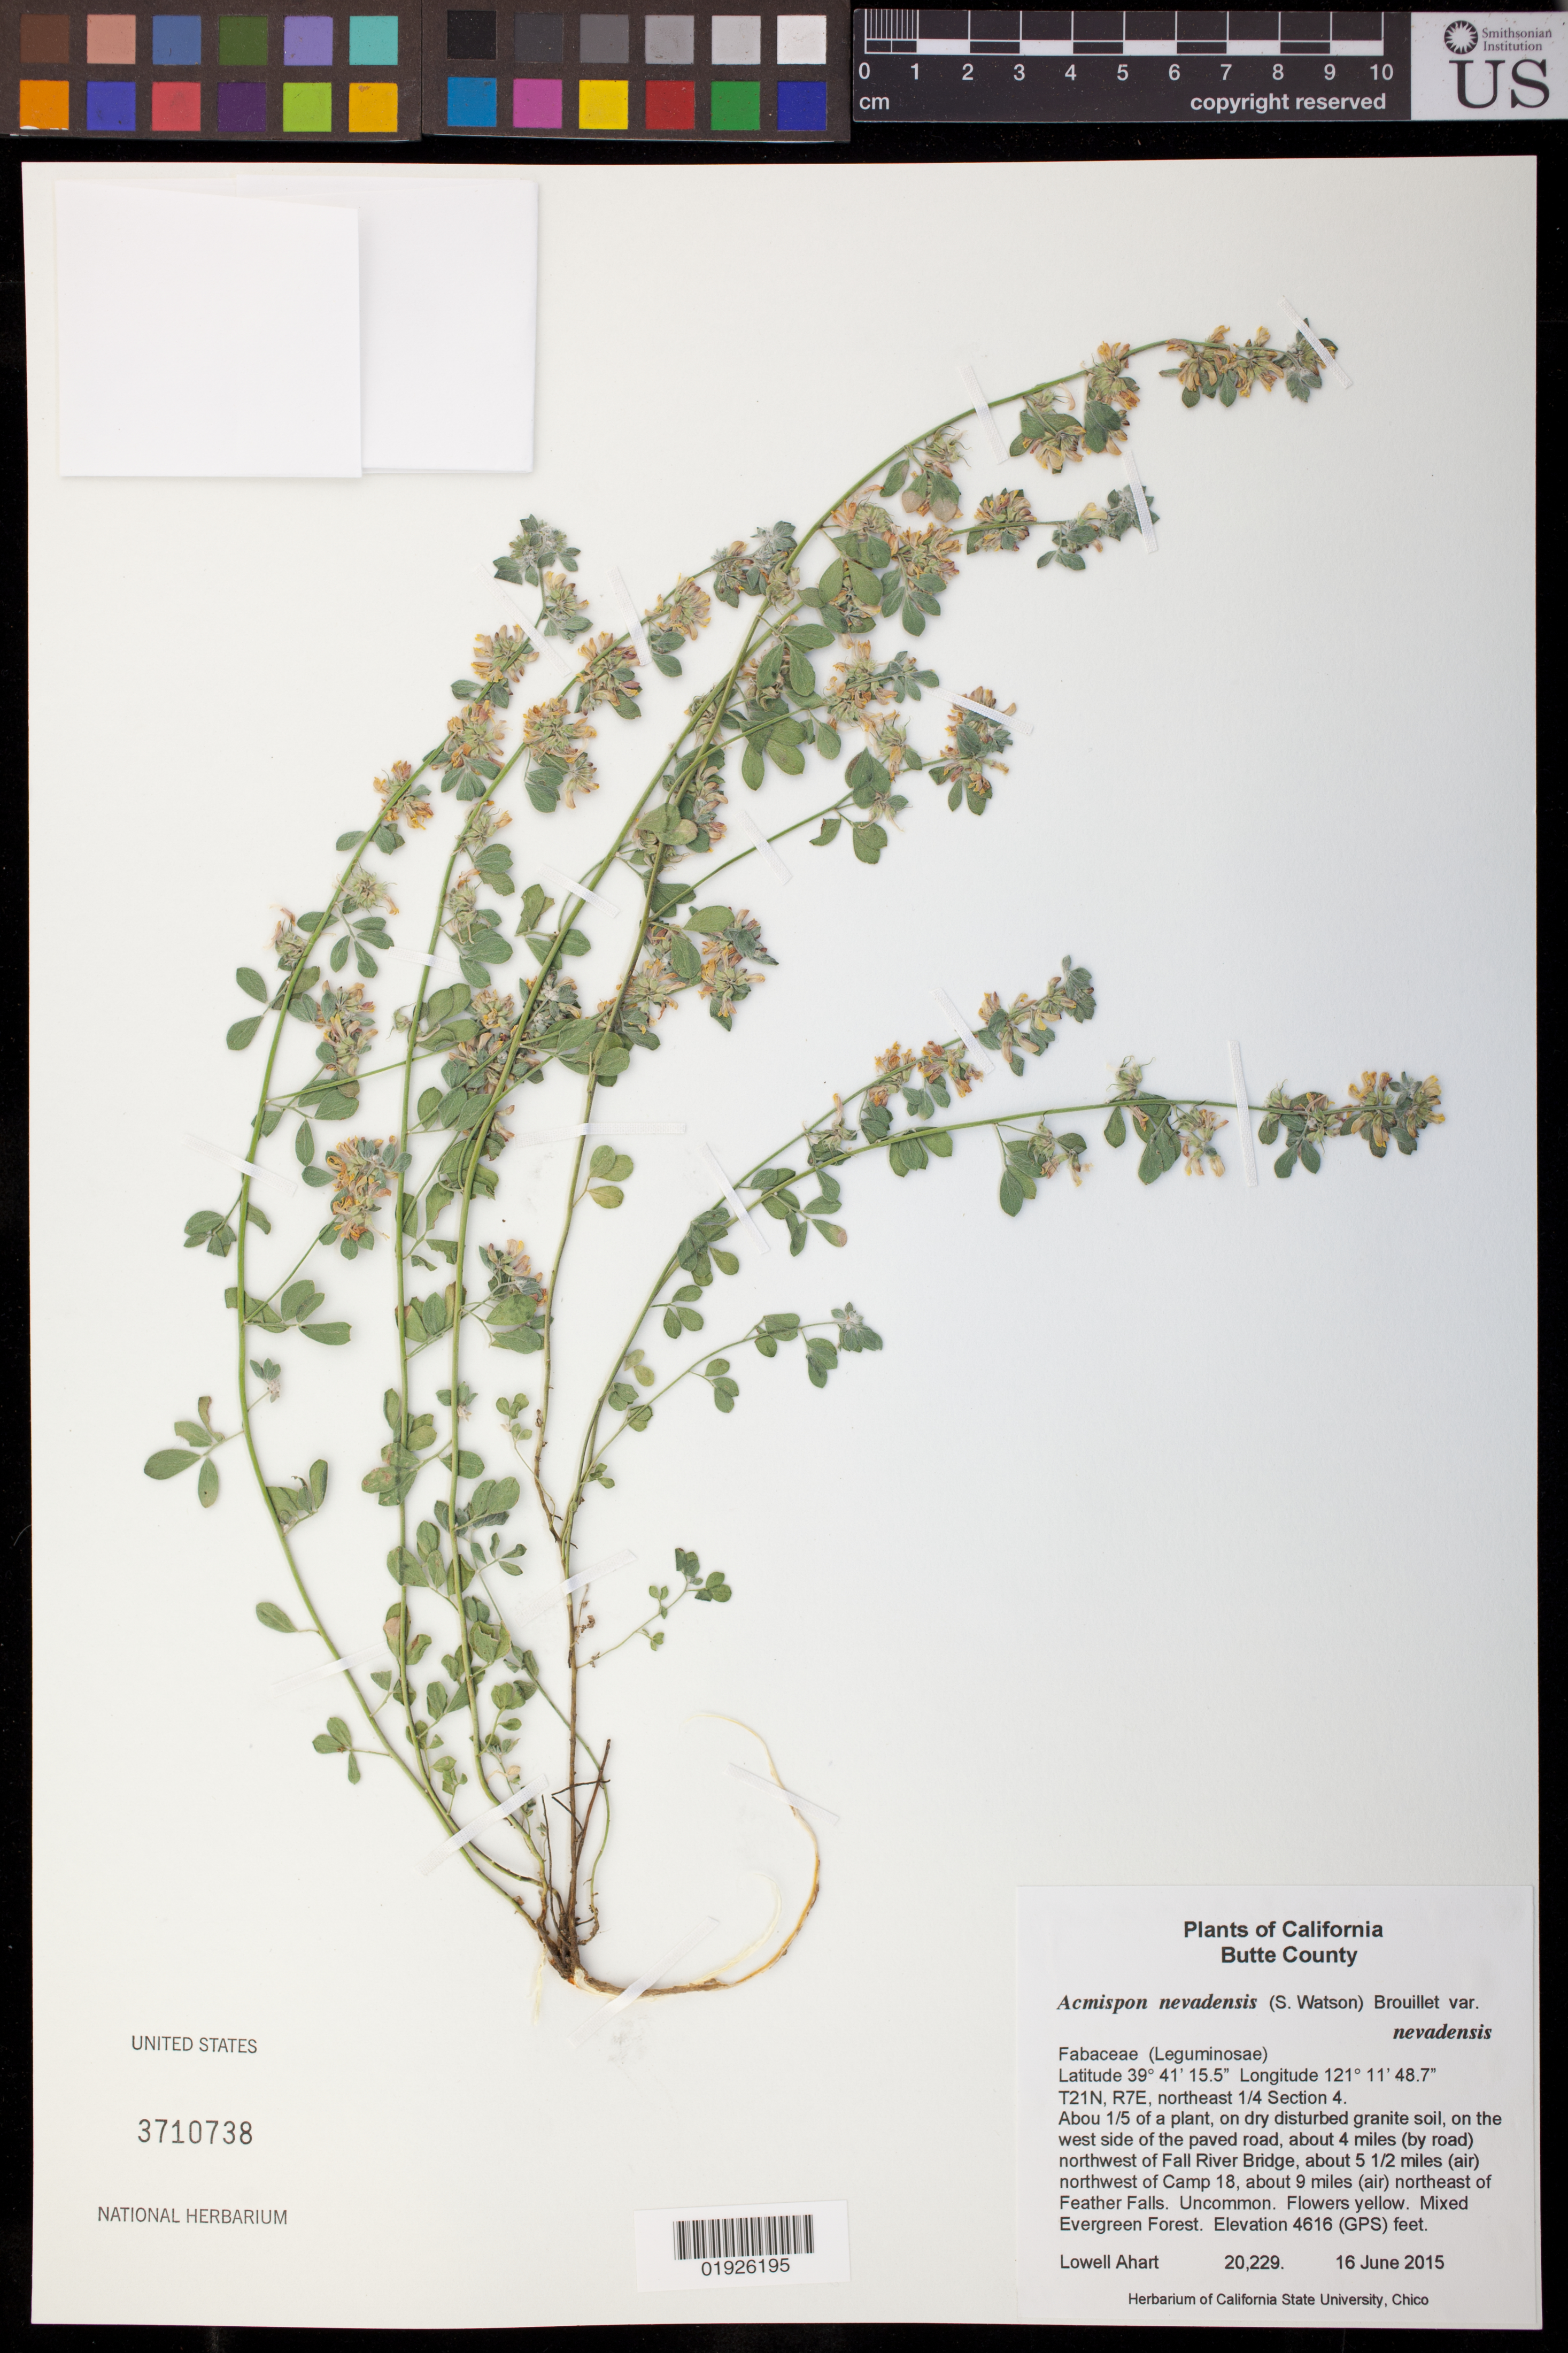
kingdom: Plantae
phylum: Tracheophyta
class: Magnoliopsida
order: Fabales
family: Fabaceae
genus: Acmispon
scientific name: Acmispon nevadensis var. nevadensis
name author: (S. Watson) Brouillet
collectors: L. Ahart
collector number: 20229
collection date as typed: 16 June 2015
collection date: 2015-06-16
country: United States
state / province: California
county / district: Butte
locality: On the west side of the paved road, about 4 miles (by road) northwest of Fall River Bridge, about 5 1/2 miles (air) northwest of Camp 18, about 9 miles (air) northeast of Feather Falls.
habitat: Mixed evergreen forest, on dry disturbed granite soil.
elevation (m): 1407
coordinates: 39 41 15.5, 121 11 48.7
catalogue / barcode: US 3710738